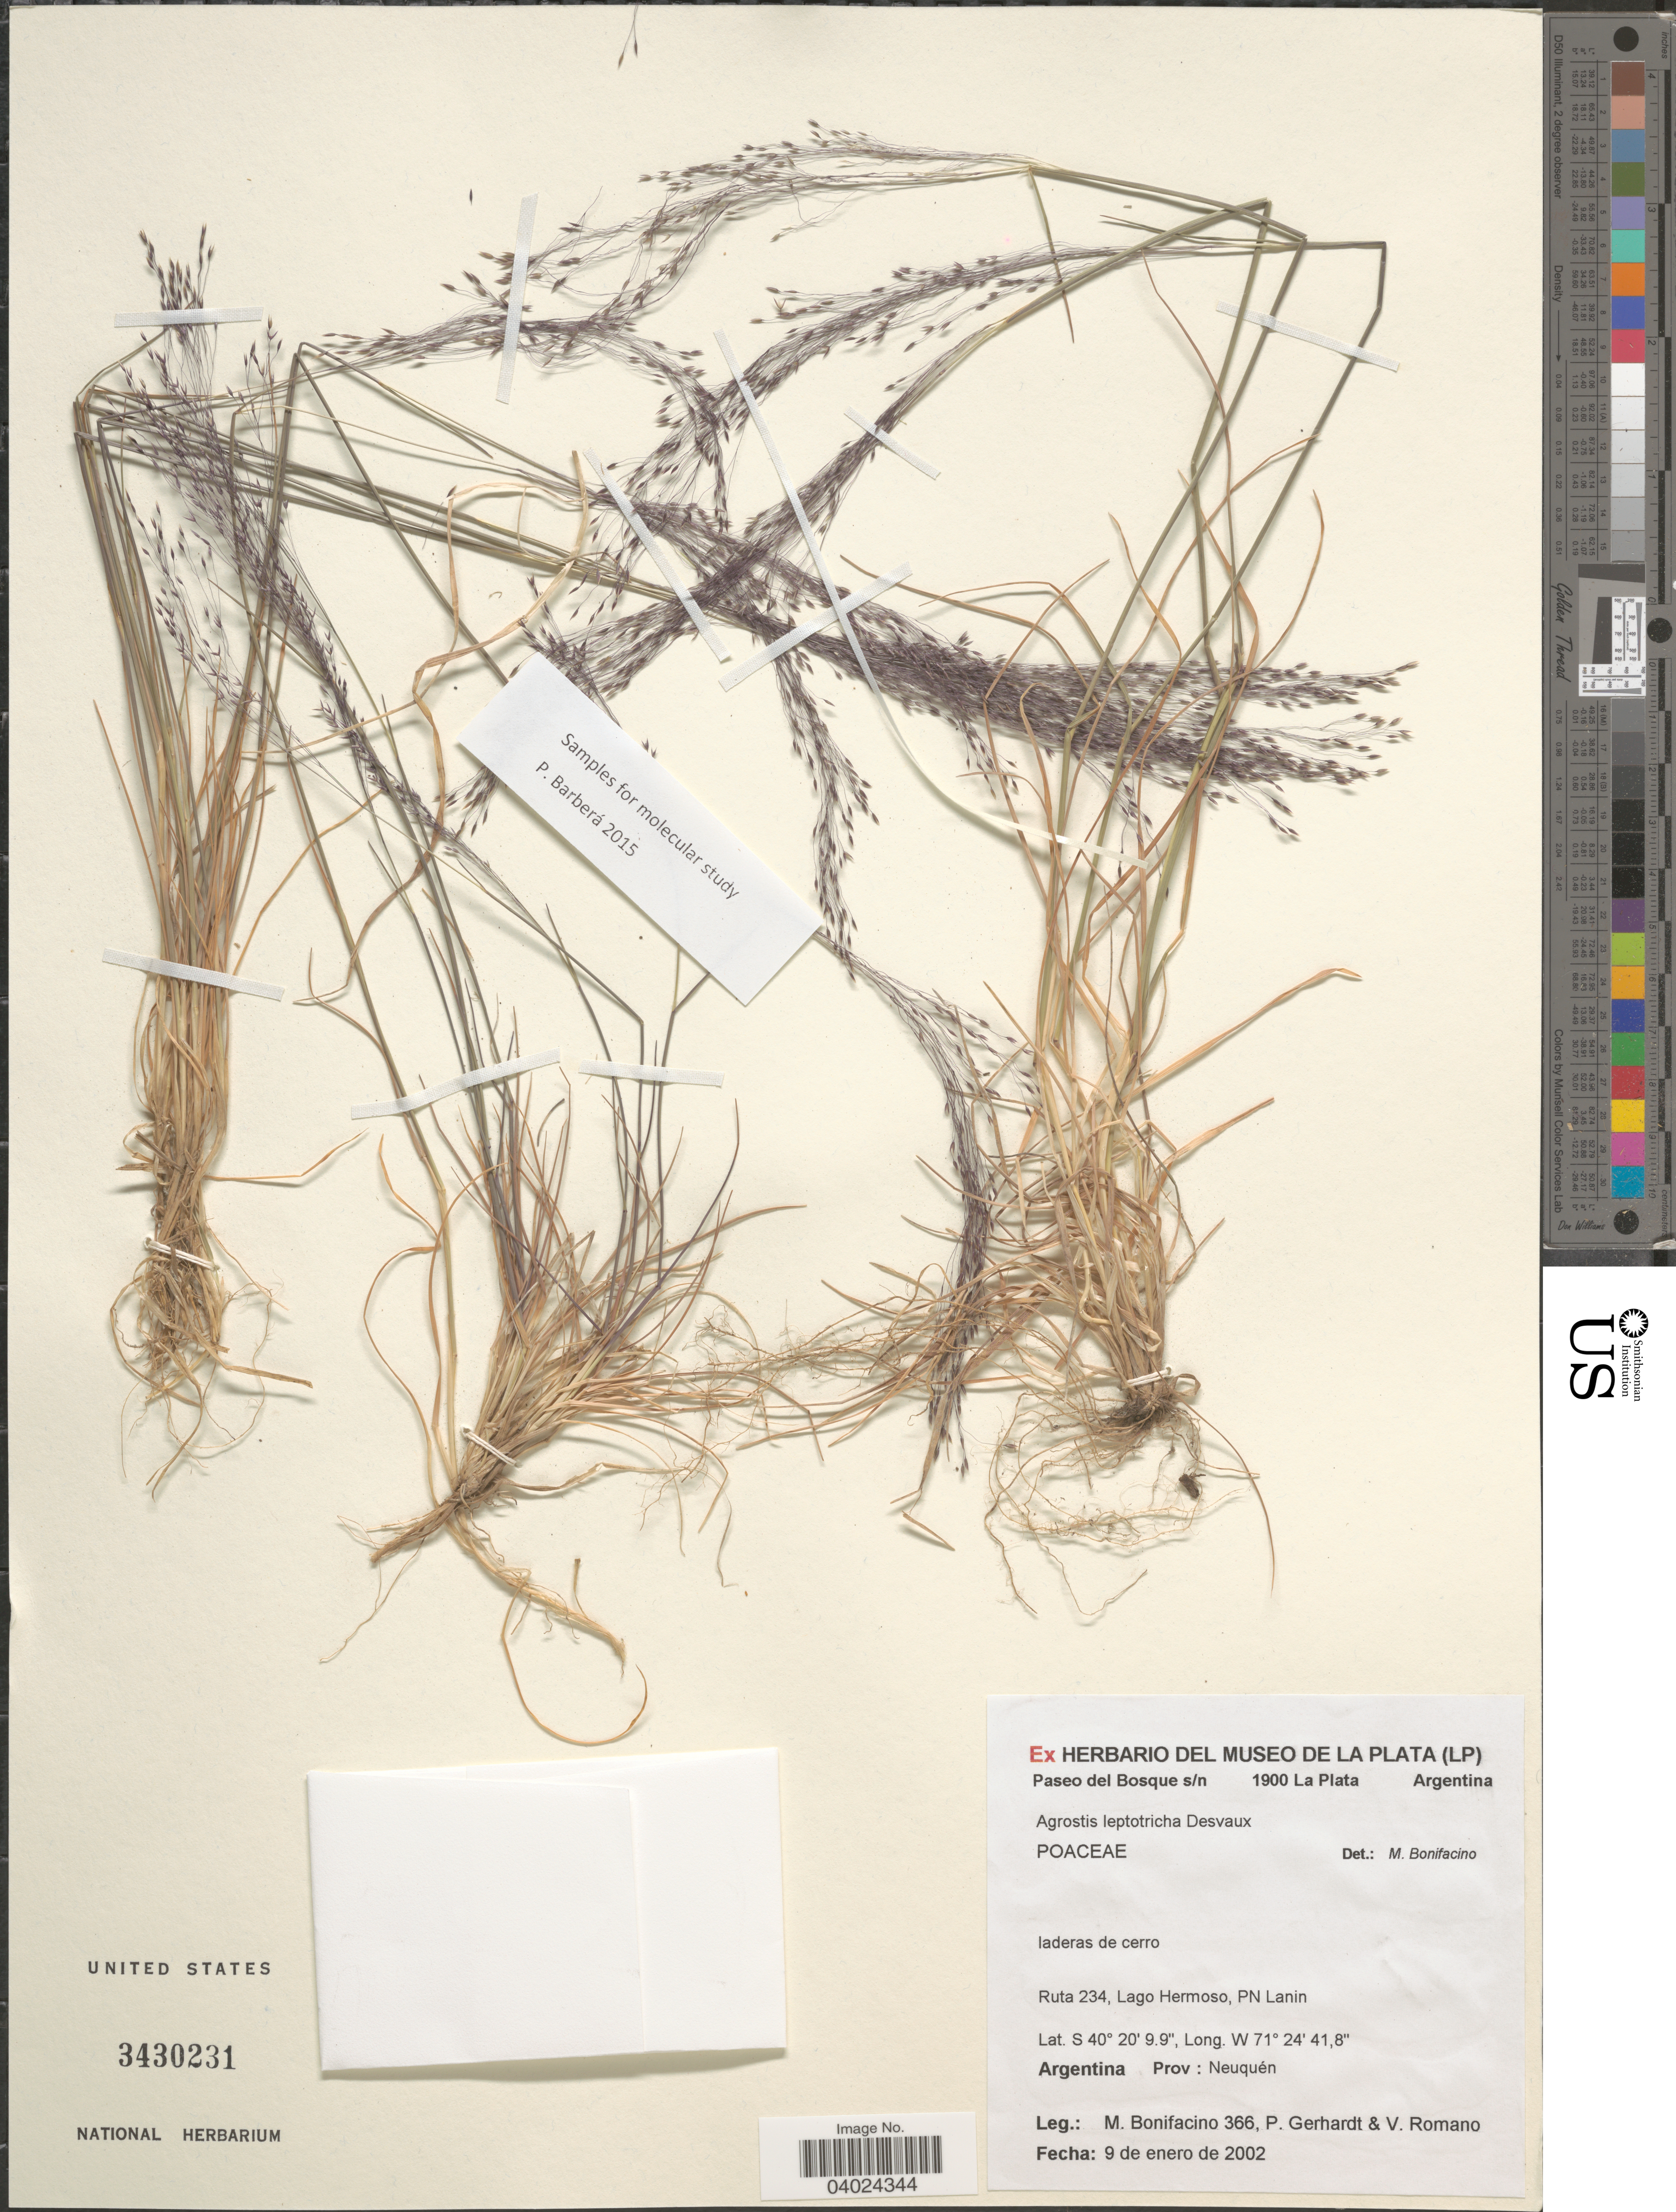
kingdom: Plantae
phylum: Tracheophyta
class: Liliopsida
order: Poales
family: Poaceae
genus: Agrostis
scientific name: Agrostis leptotricha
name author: É. Desv.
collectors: M. Bonifacino, P. Gerhardt & V. Romano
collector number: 366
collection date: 2002-01-09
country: Argentina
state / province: Neuquen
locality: Ruta 234, Lago Hermoso, PN Lanin.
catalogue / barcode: US 3430231